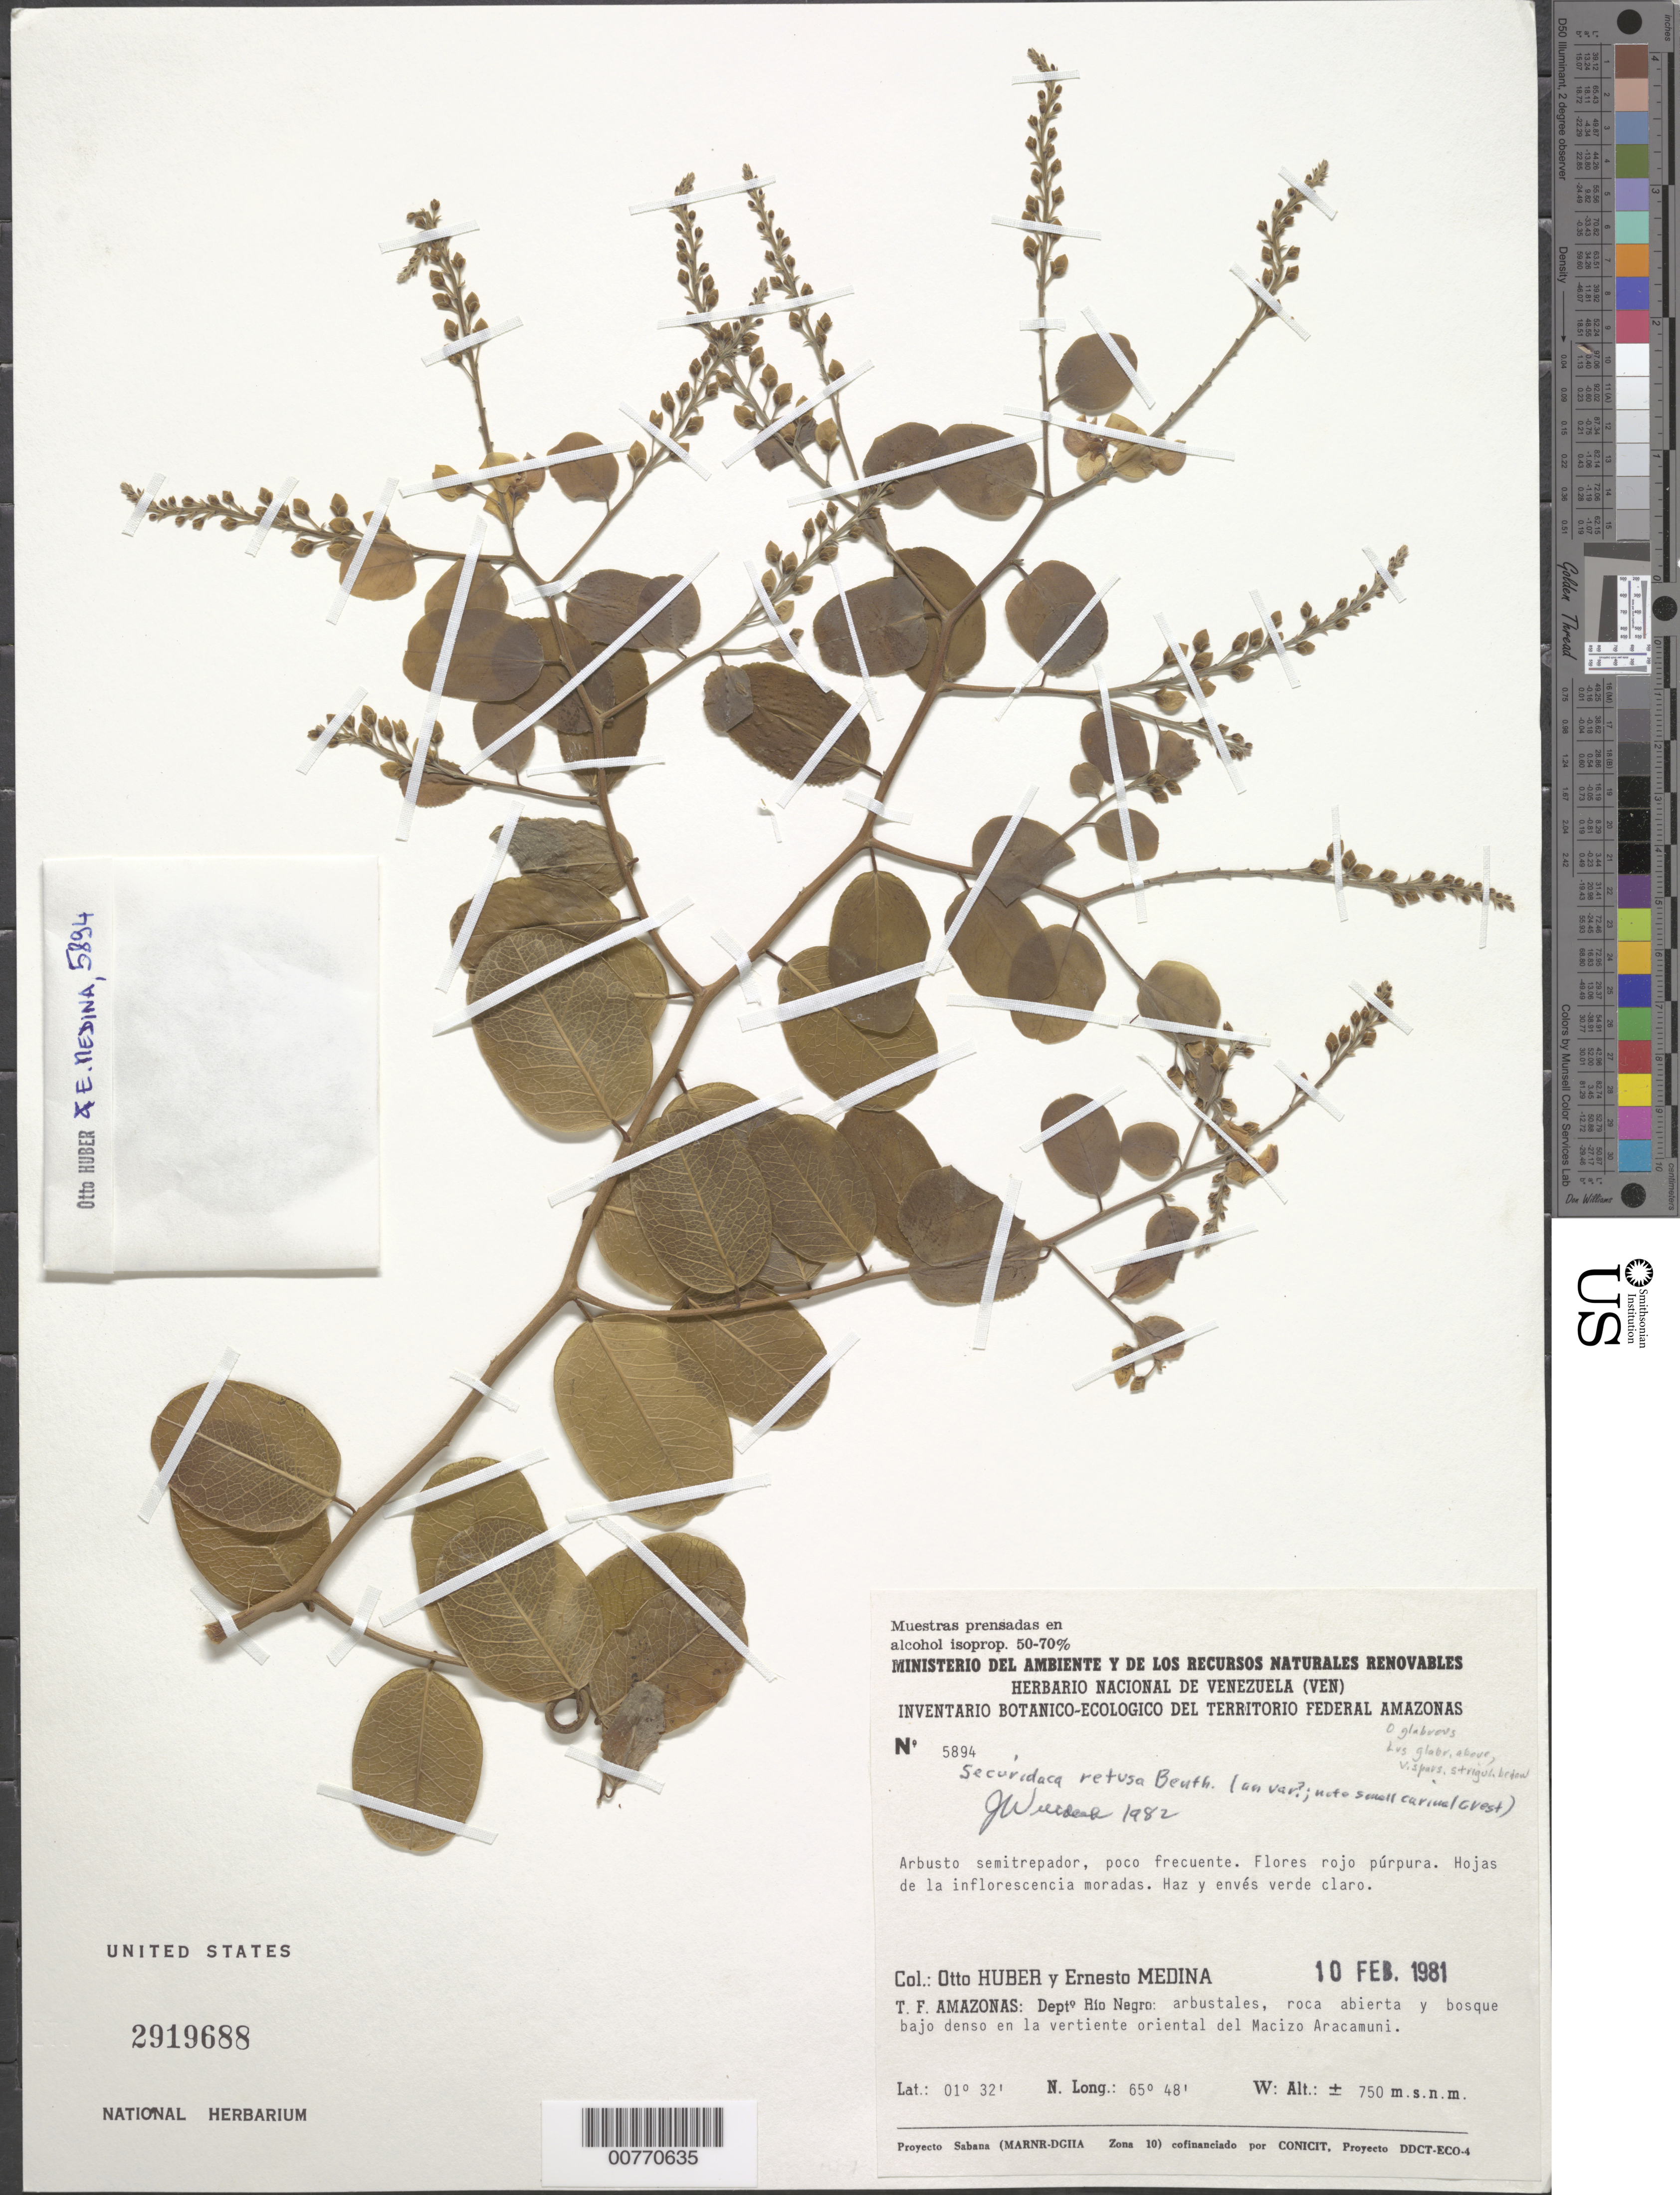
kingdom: Plantae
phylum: Tracheophyta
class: Magnoliopsida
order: Fabales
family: Polygalaceae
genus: Securidaca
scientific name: Securidaca retusa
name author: Benth.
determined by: Wurdack, John J., (US), US (UNITED STATES)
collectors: O. Huber & E. Medina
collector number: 5894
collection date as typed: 10-Feb-81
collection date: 1981-02-10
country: Venezuela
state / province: Amazonas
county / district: Río Negro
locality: Macizo Aracamuni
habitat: Arbustales, roca abierta y bosque bajo denso en la vertiente oriental del Macizo Aracamuni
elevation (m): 750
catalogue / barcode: US 2919688